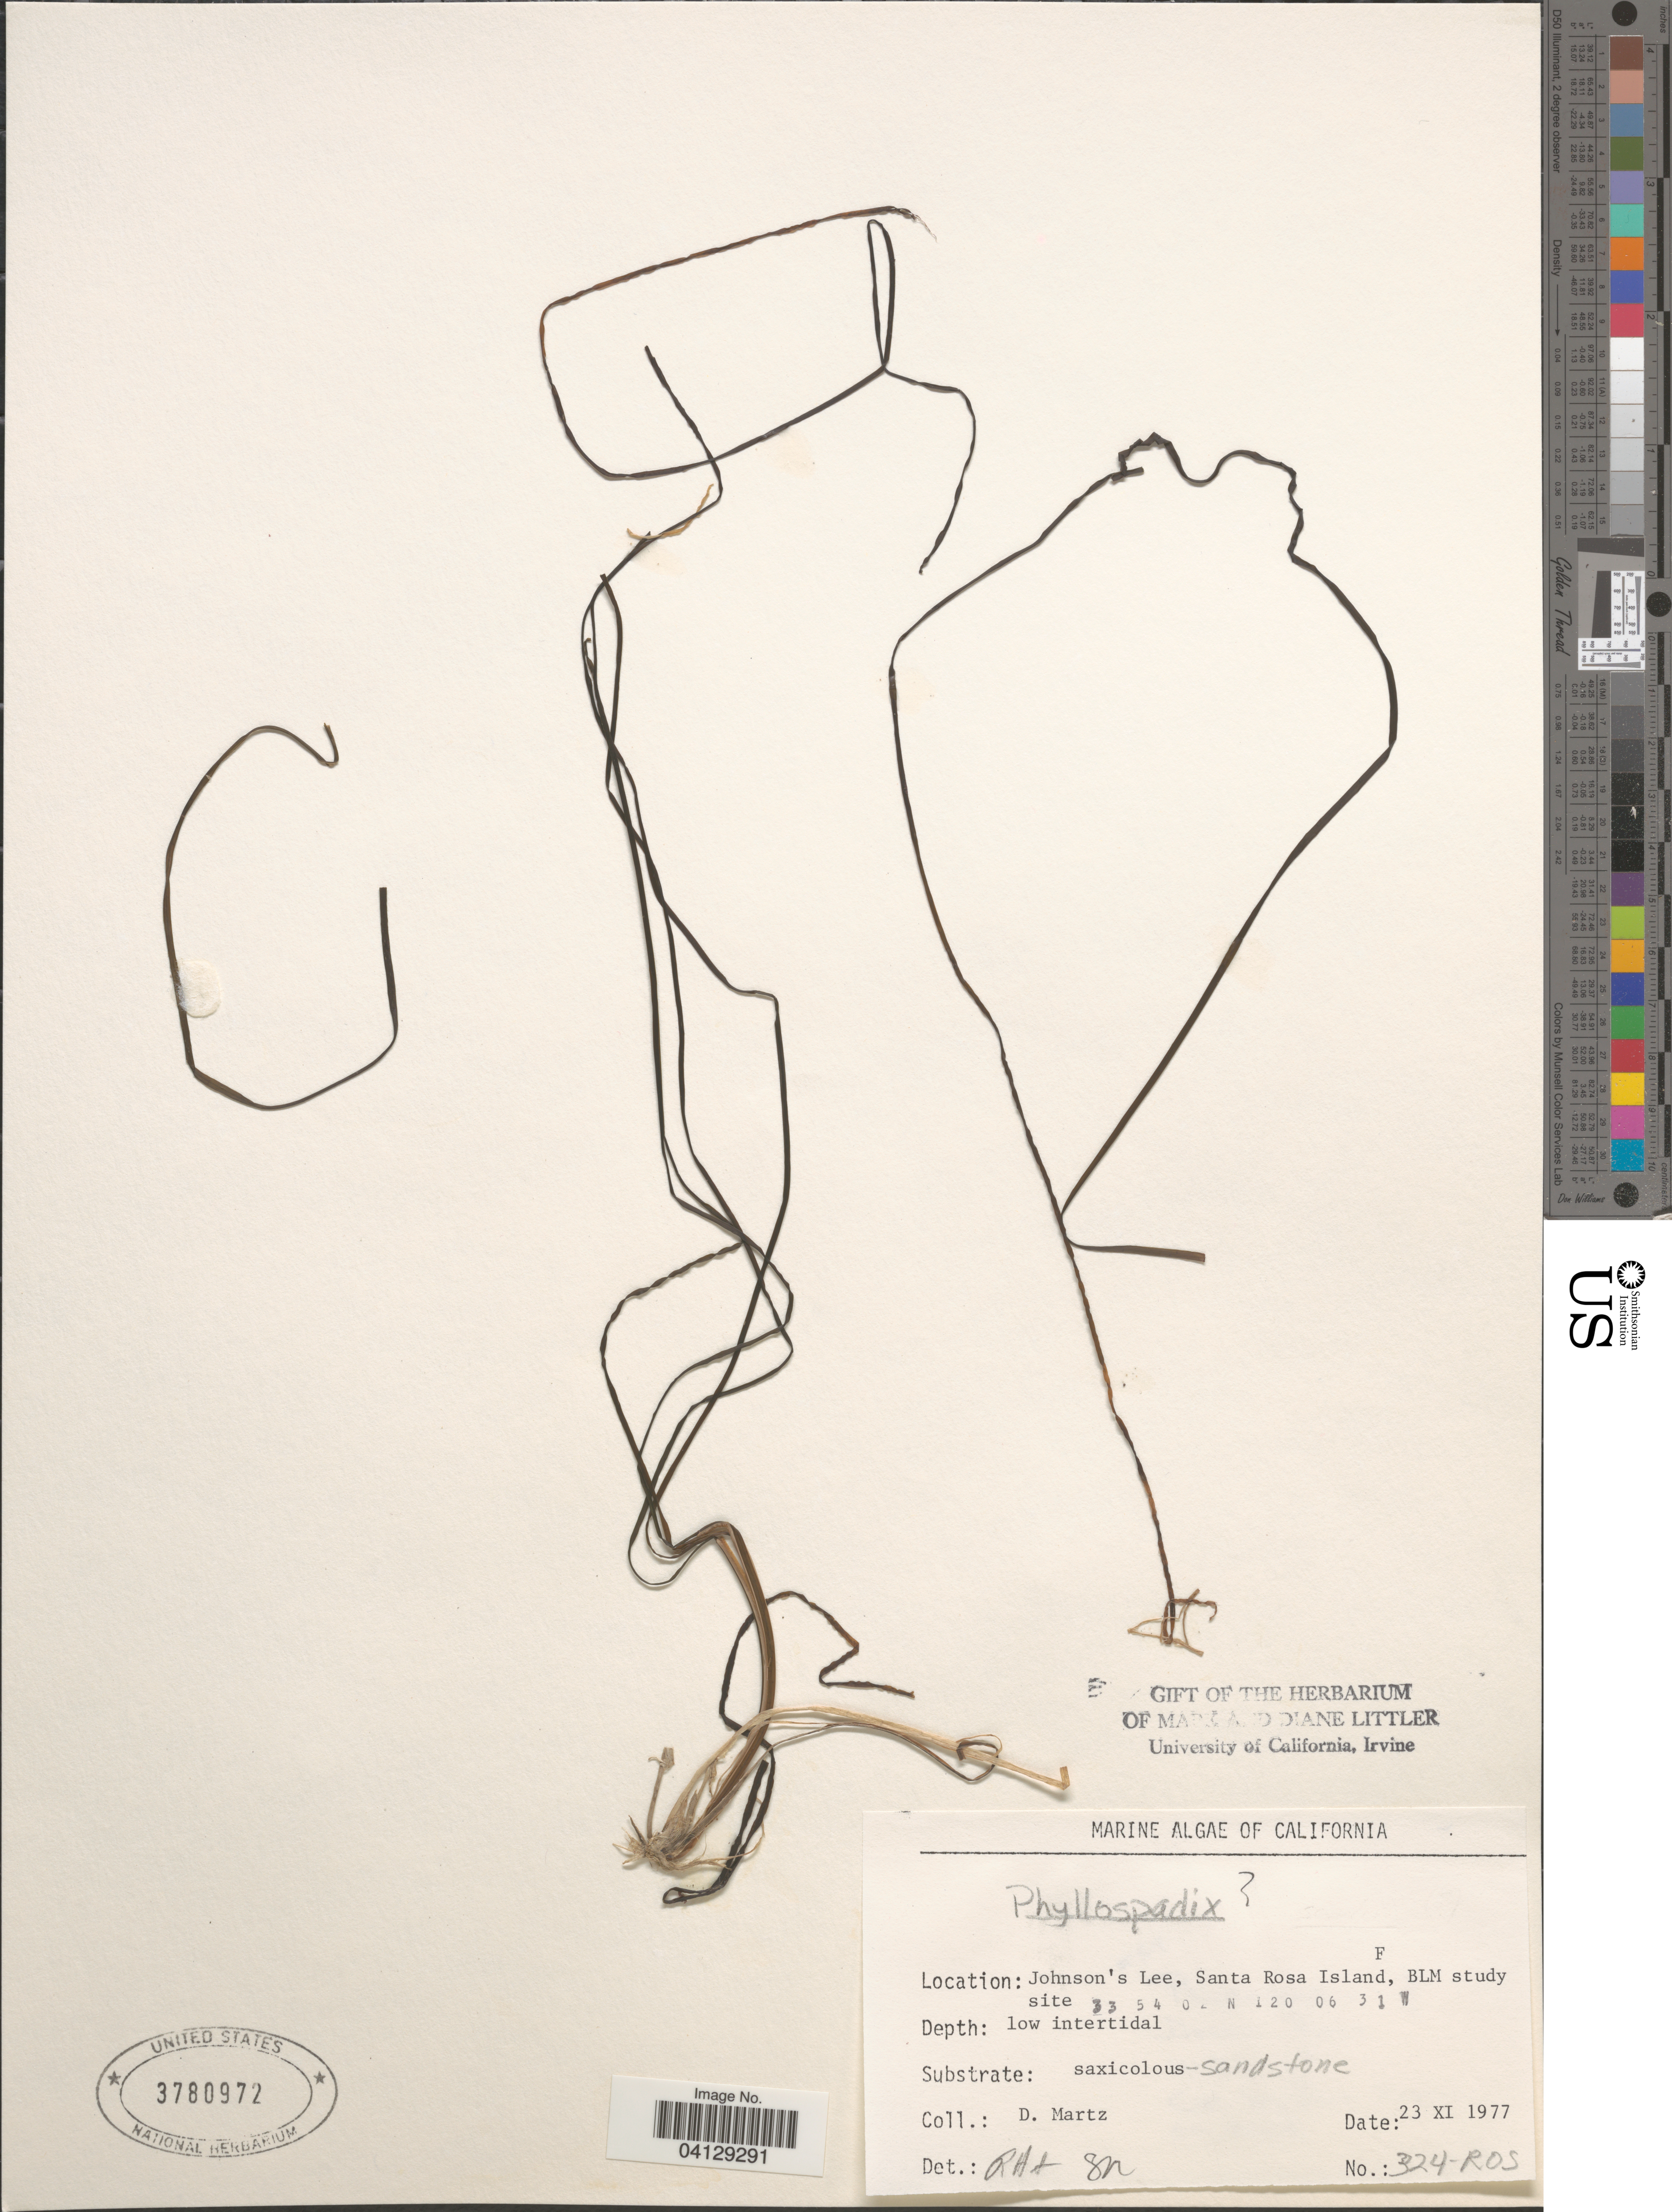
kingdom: Plantae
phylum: Tracheophyta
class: Liliopsida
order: Alismatales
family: Zosteraceae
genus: Phyllospadix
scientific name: Phyllospadix sp.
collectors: D. Martz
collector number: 324-ROS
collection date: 1977-11-23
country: United States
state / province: California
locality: Johnson's Lee, Santa Rosa Island, BLM study site.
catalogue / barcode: US 3780972